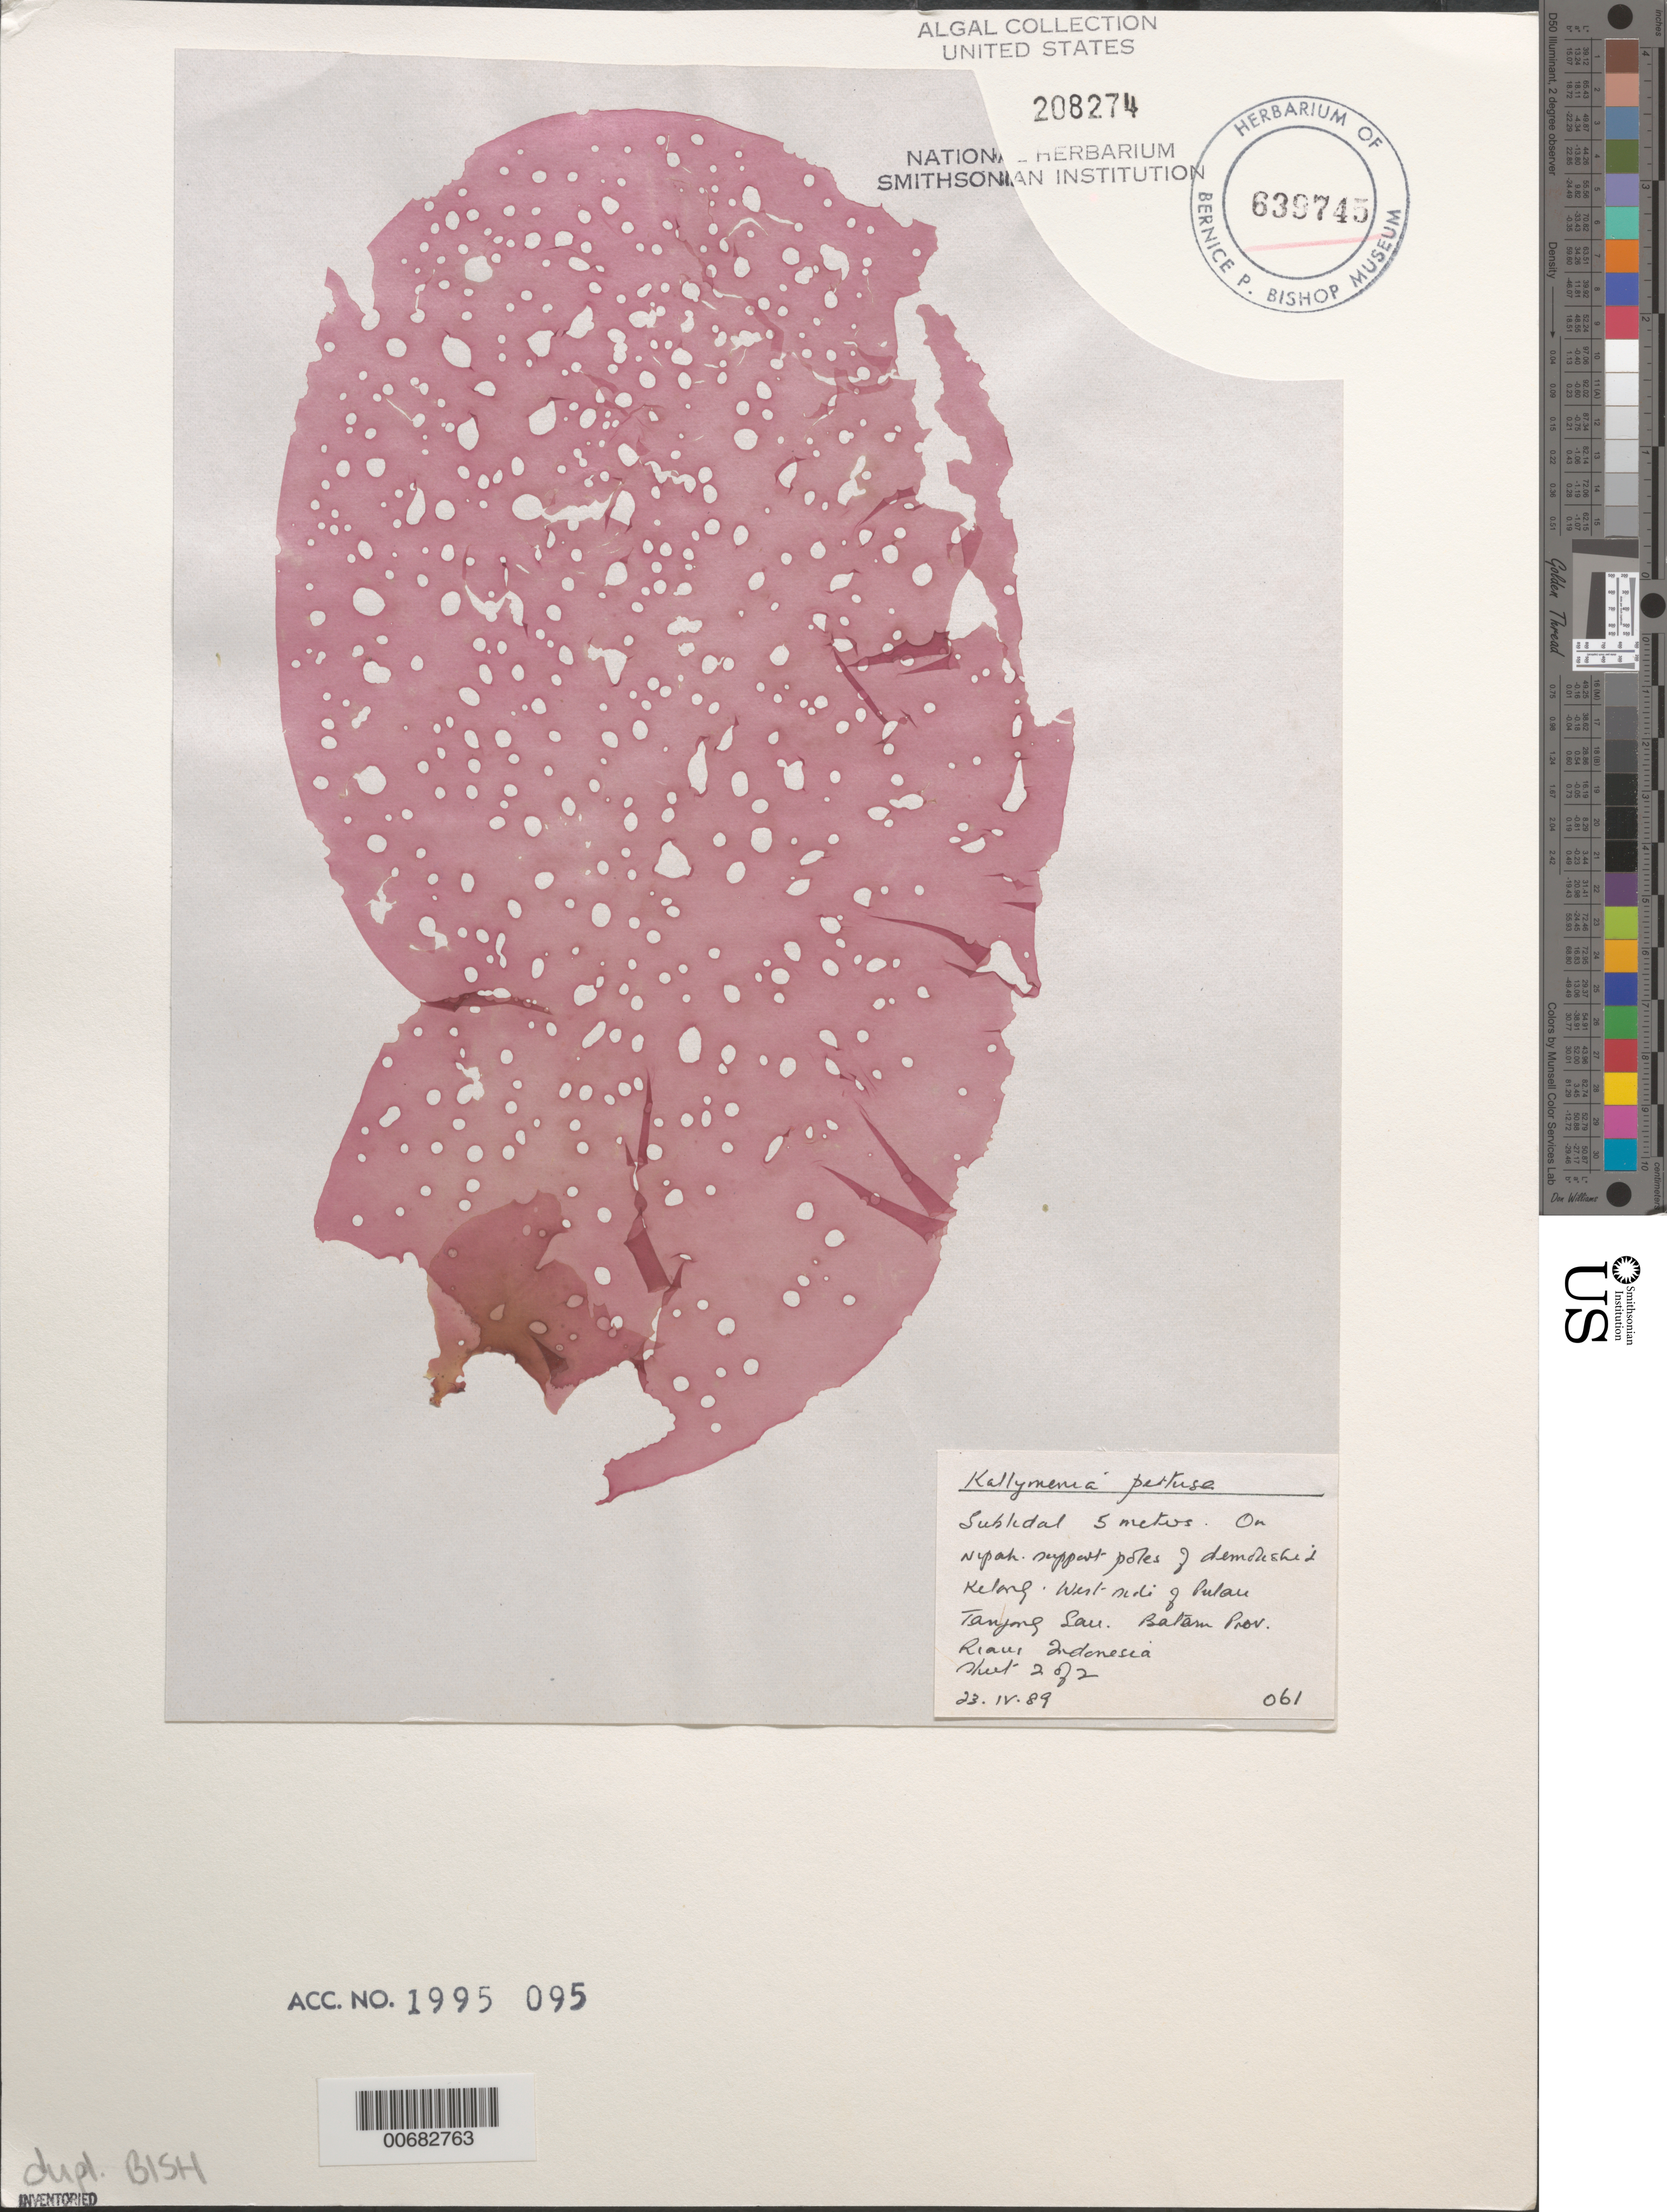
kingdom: Plantae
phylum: Rhodophyta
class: Florideophyceae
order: Gigartinales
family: Kallymeniaceae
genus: Kallymenia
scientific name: Kallymenia pertusa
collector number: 061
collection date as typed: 23 Apr 1989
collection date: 1989-04-23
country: Indonesia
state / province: Sumatra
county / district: Riau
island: Pulau Tanjung Sau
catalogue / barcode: US 208274